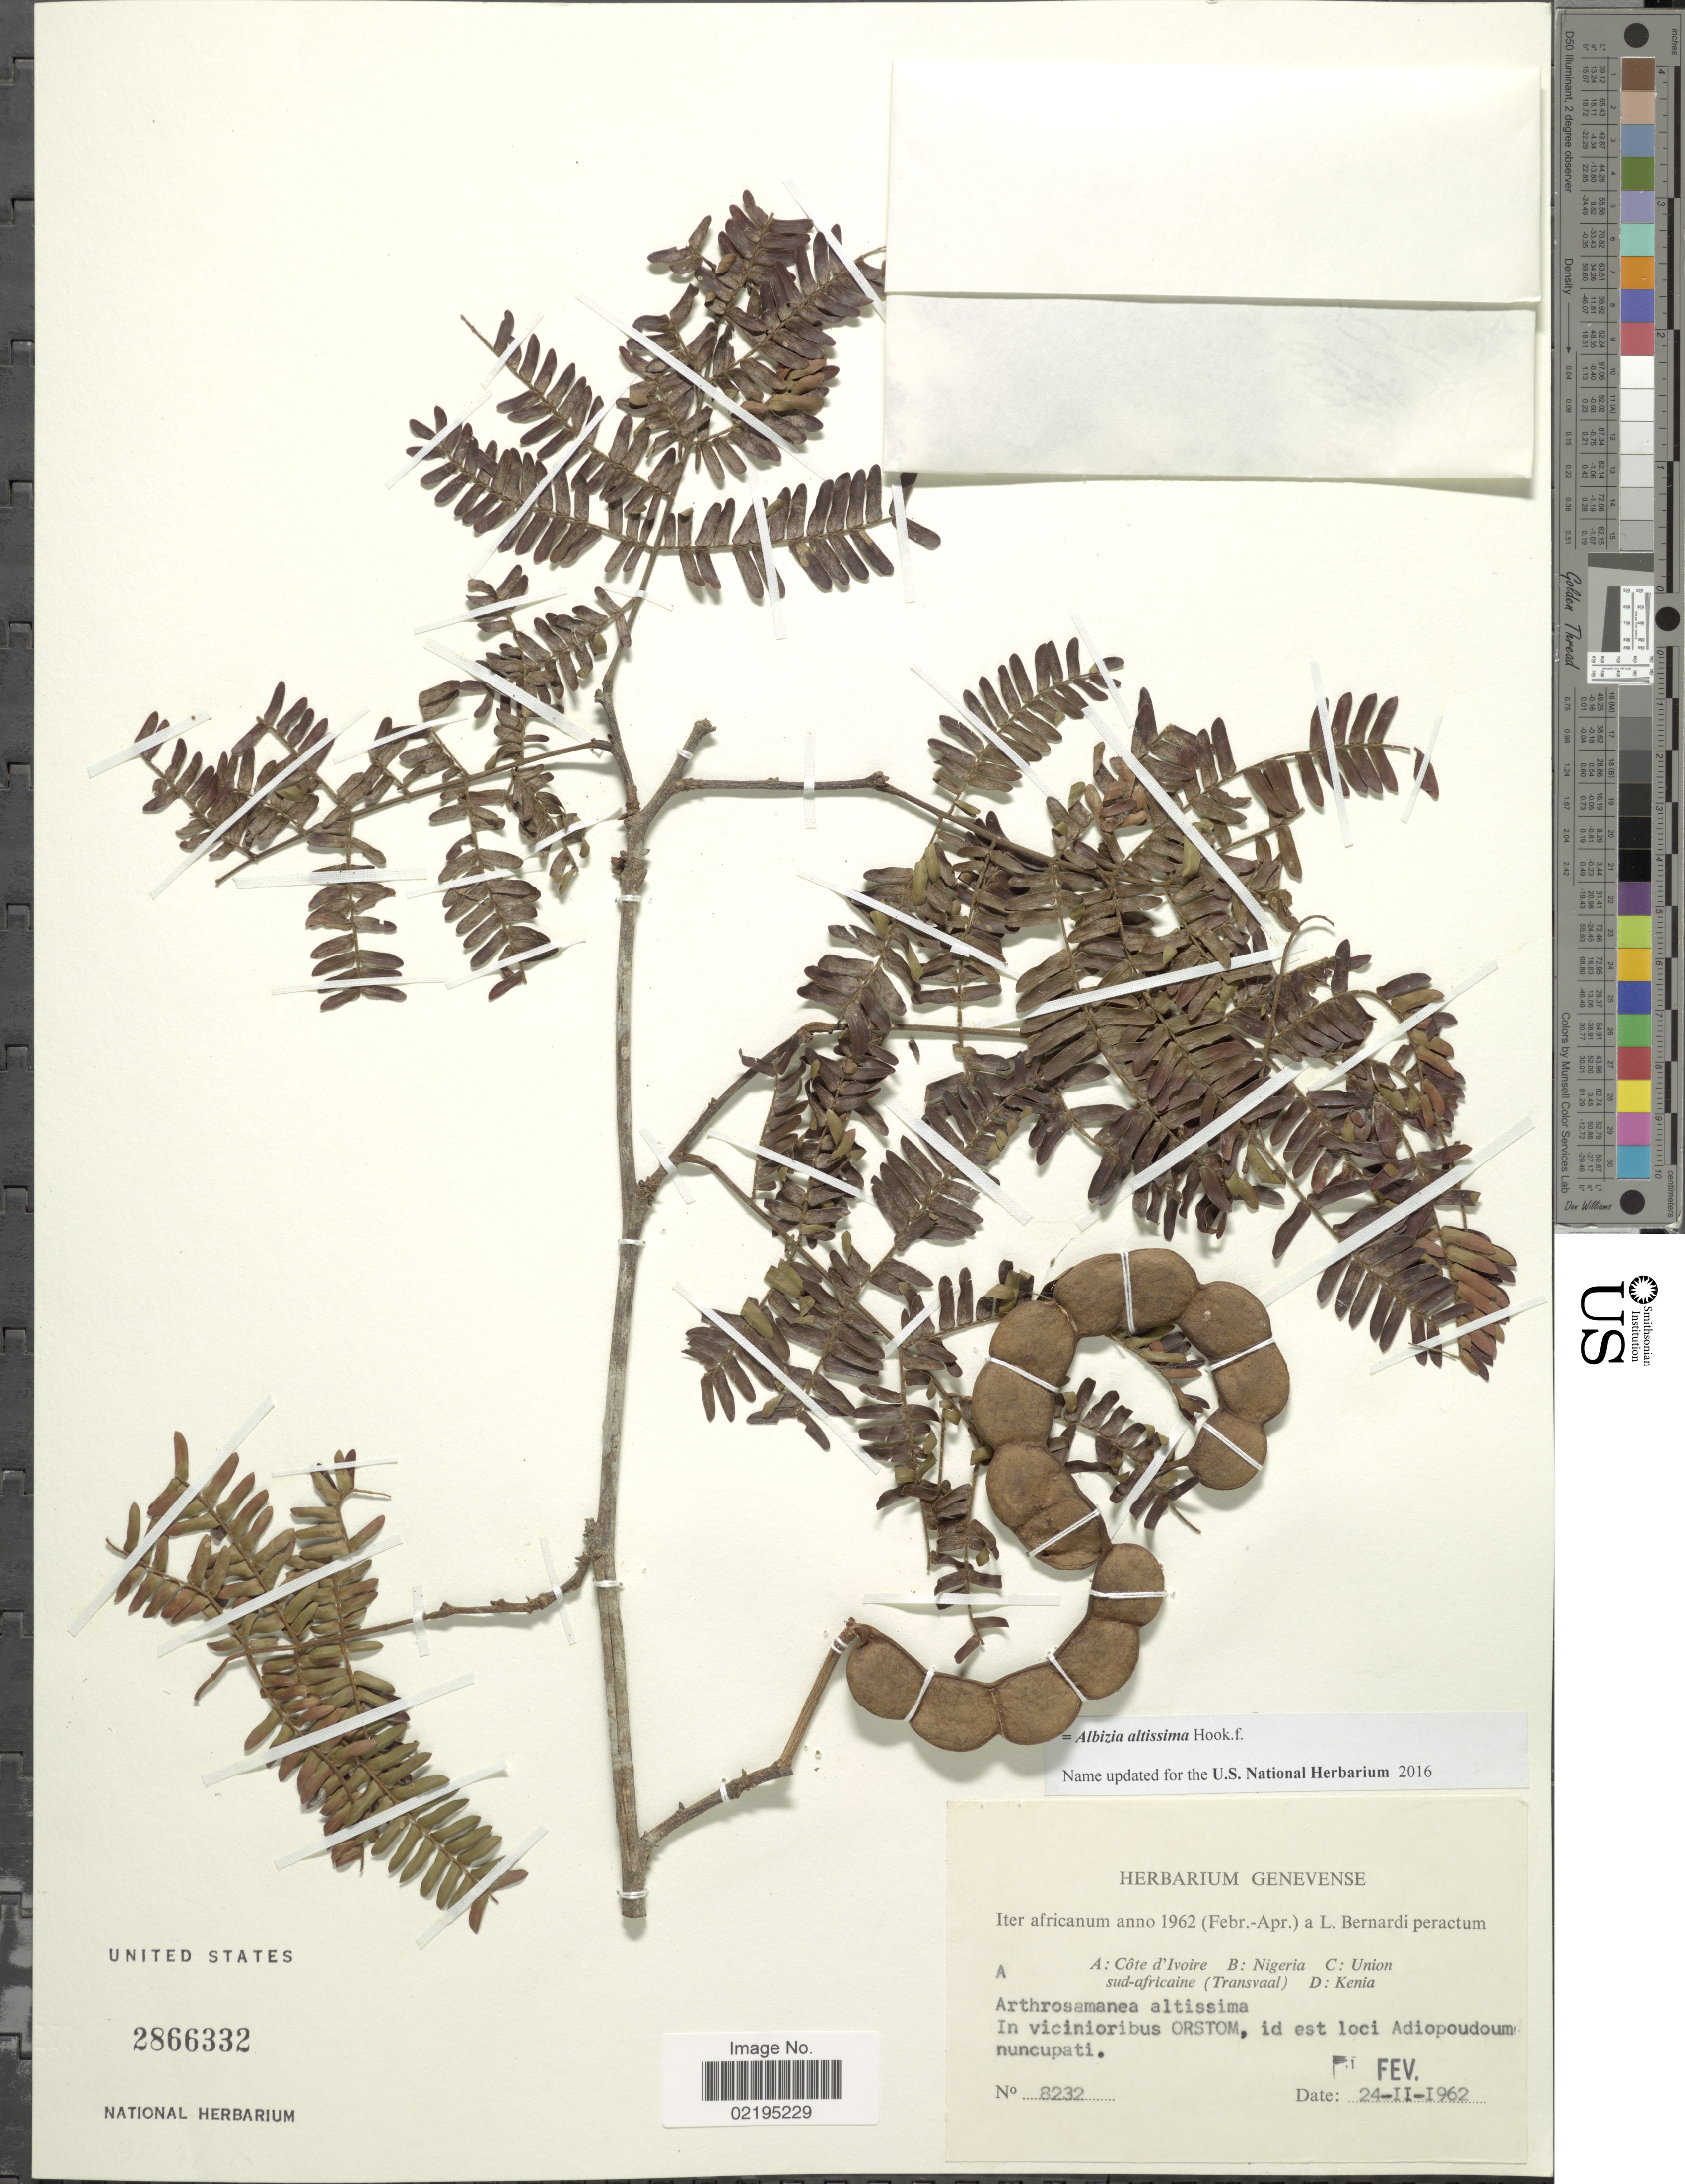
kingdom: Plantae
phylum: Tracheophyta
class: Magnoliopsida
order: Fabales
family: Fabaceae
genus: Osodendron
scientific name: Osodendron altissimum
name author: (Hook. f.) Koenen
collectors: L. Bernardi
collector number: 8232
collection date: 1962-02-24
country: Ivory Coast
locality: Africa, in vicinioribus Orstom, id est loci Adiopoudoimununcupati. Cote d'Ivoire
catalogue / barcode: US 2866332